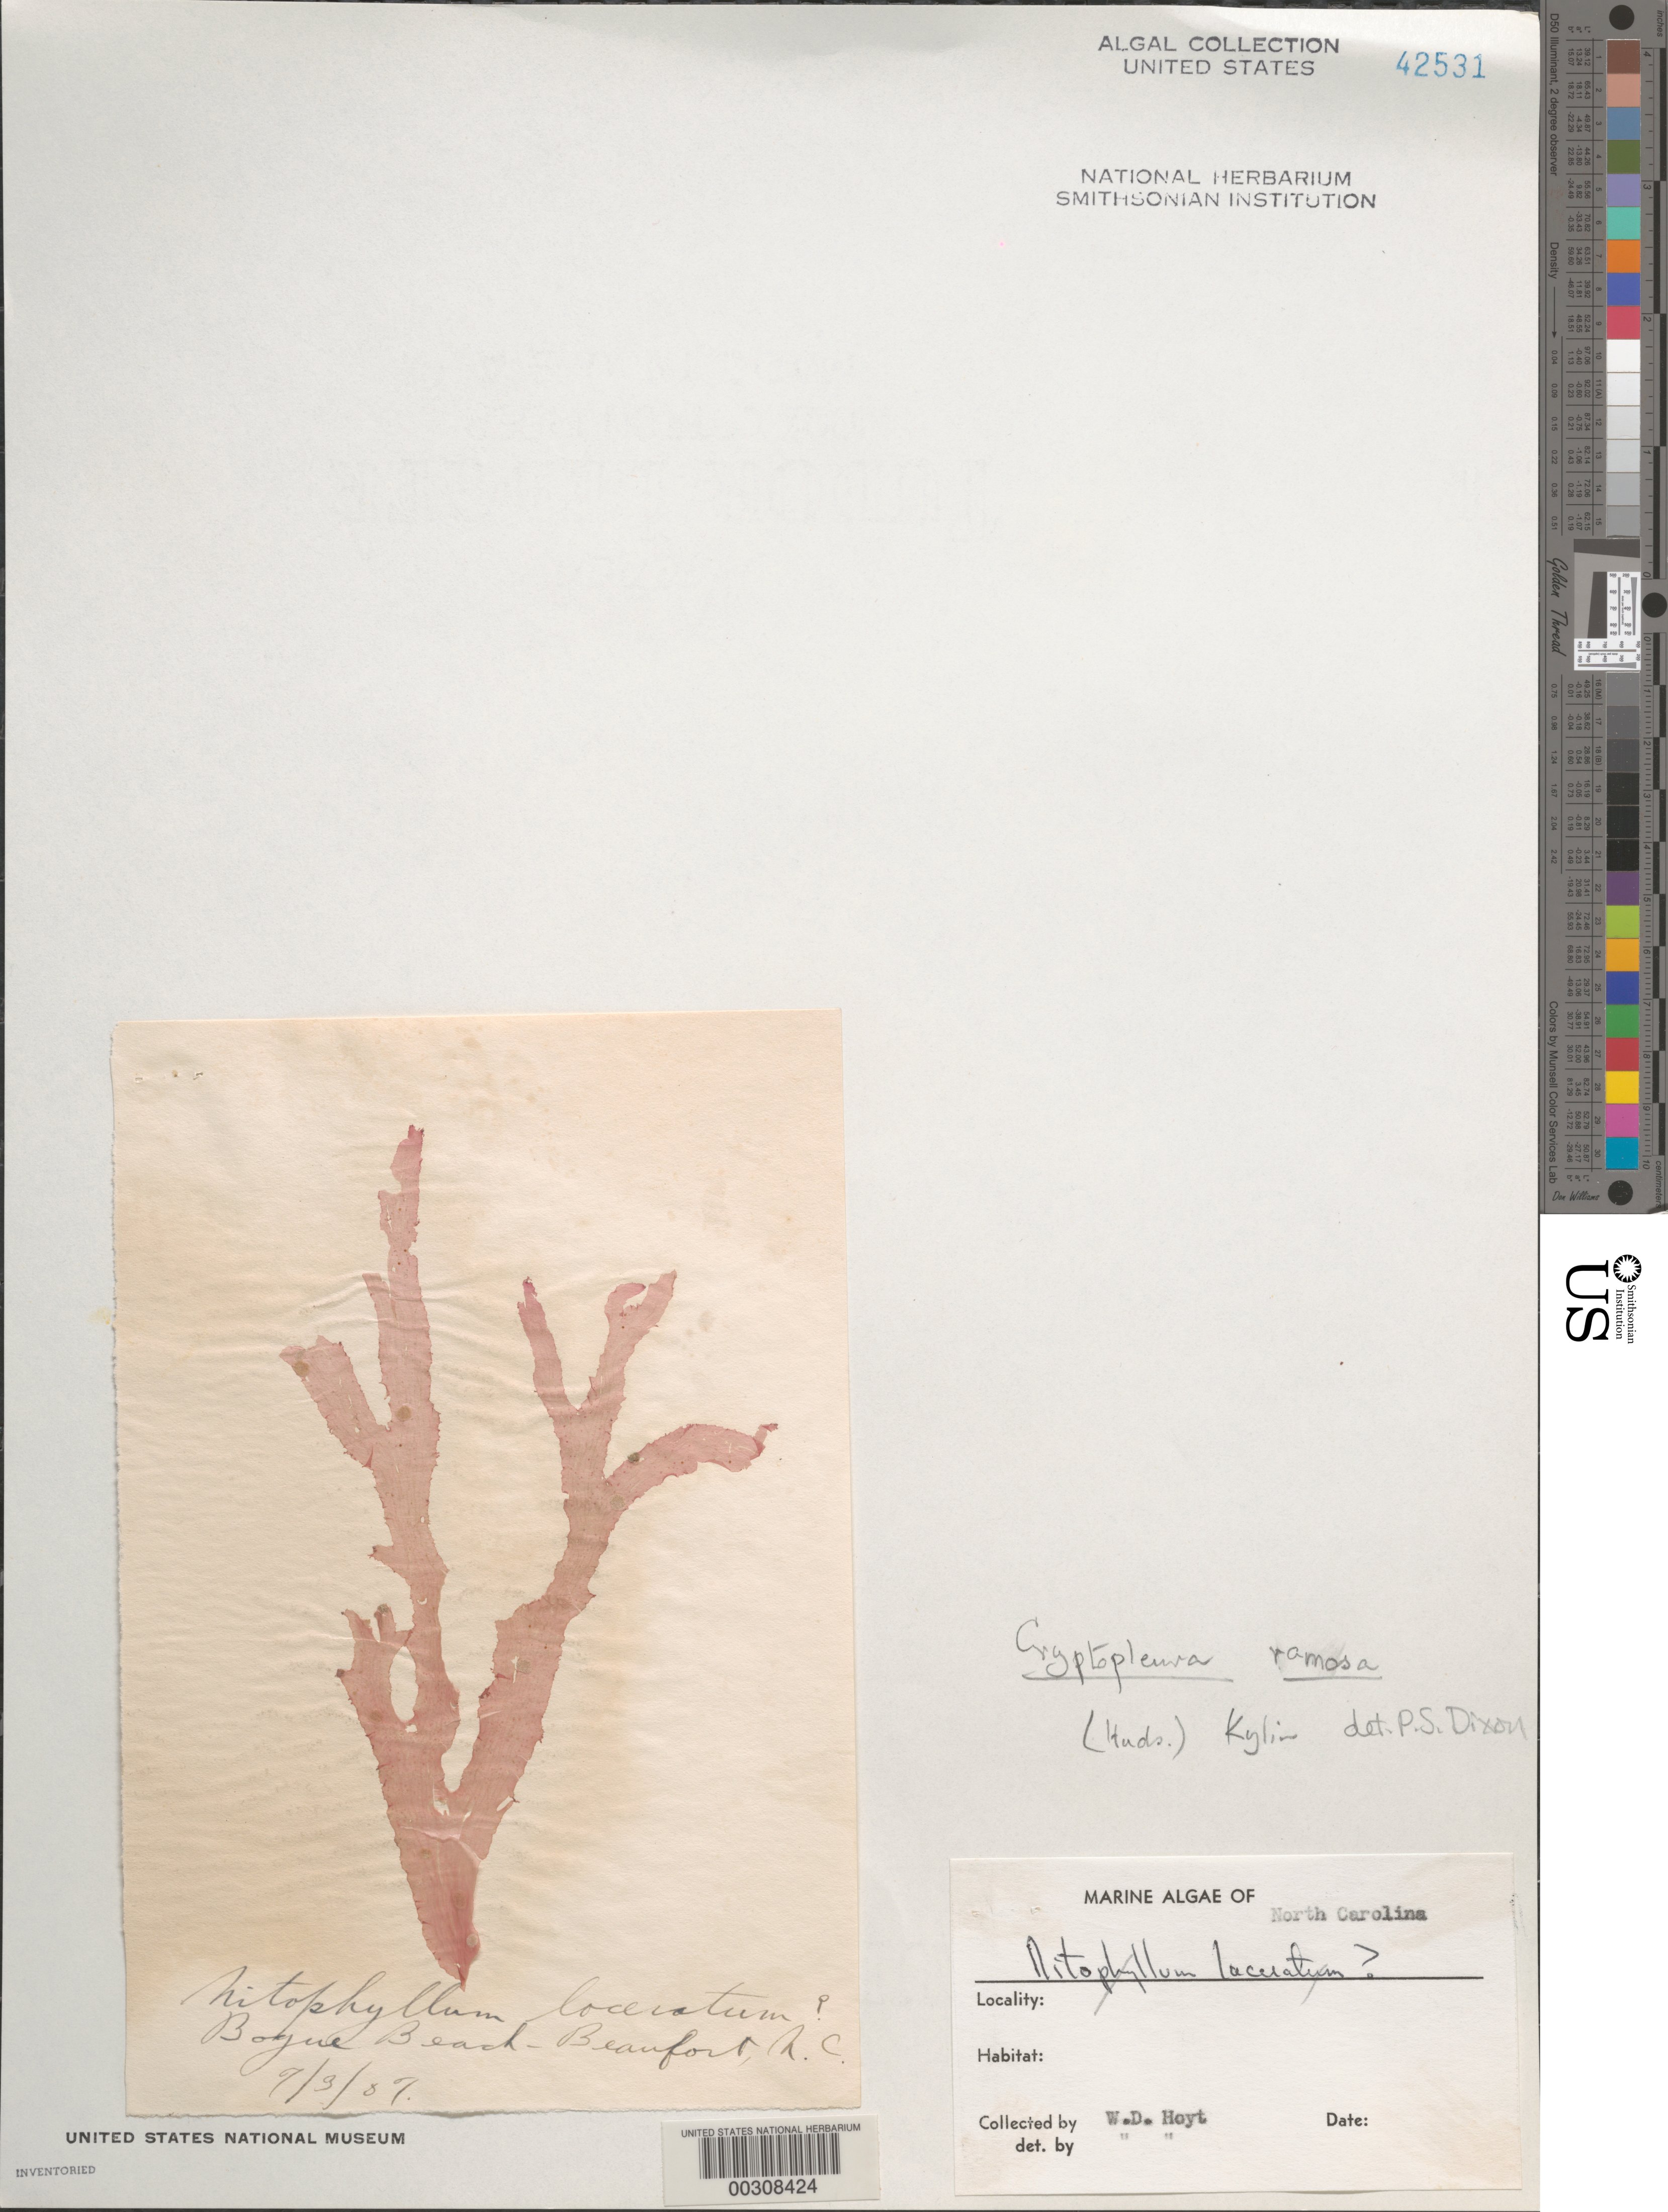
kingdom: Plantae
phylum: Rhodophyta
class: Florideophyceae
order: Ceramiales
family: Delesseriaceae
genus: Cryptopleura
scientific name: Cryptopleura ramosa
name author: (Huds.) L.M. Newton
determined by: Dixon, P. S.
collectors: W. D. Hoyt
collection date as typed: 03 Jul 1907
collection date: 1907-07-03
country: United States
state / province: North Carolina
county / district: Carteret County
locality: Beaufort, Bogue Beach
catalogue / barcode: US 42531